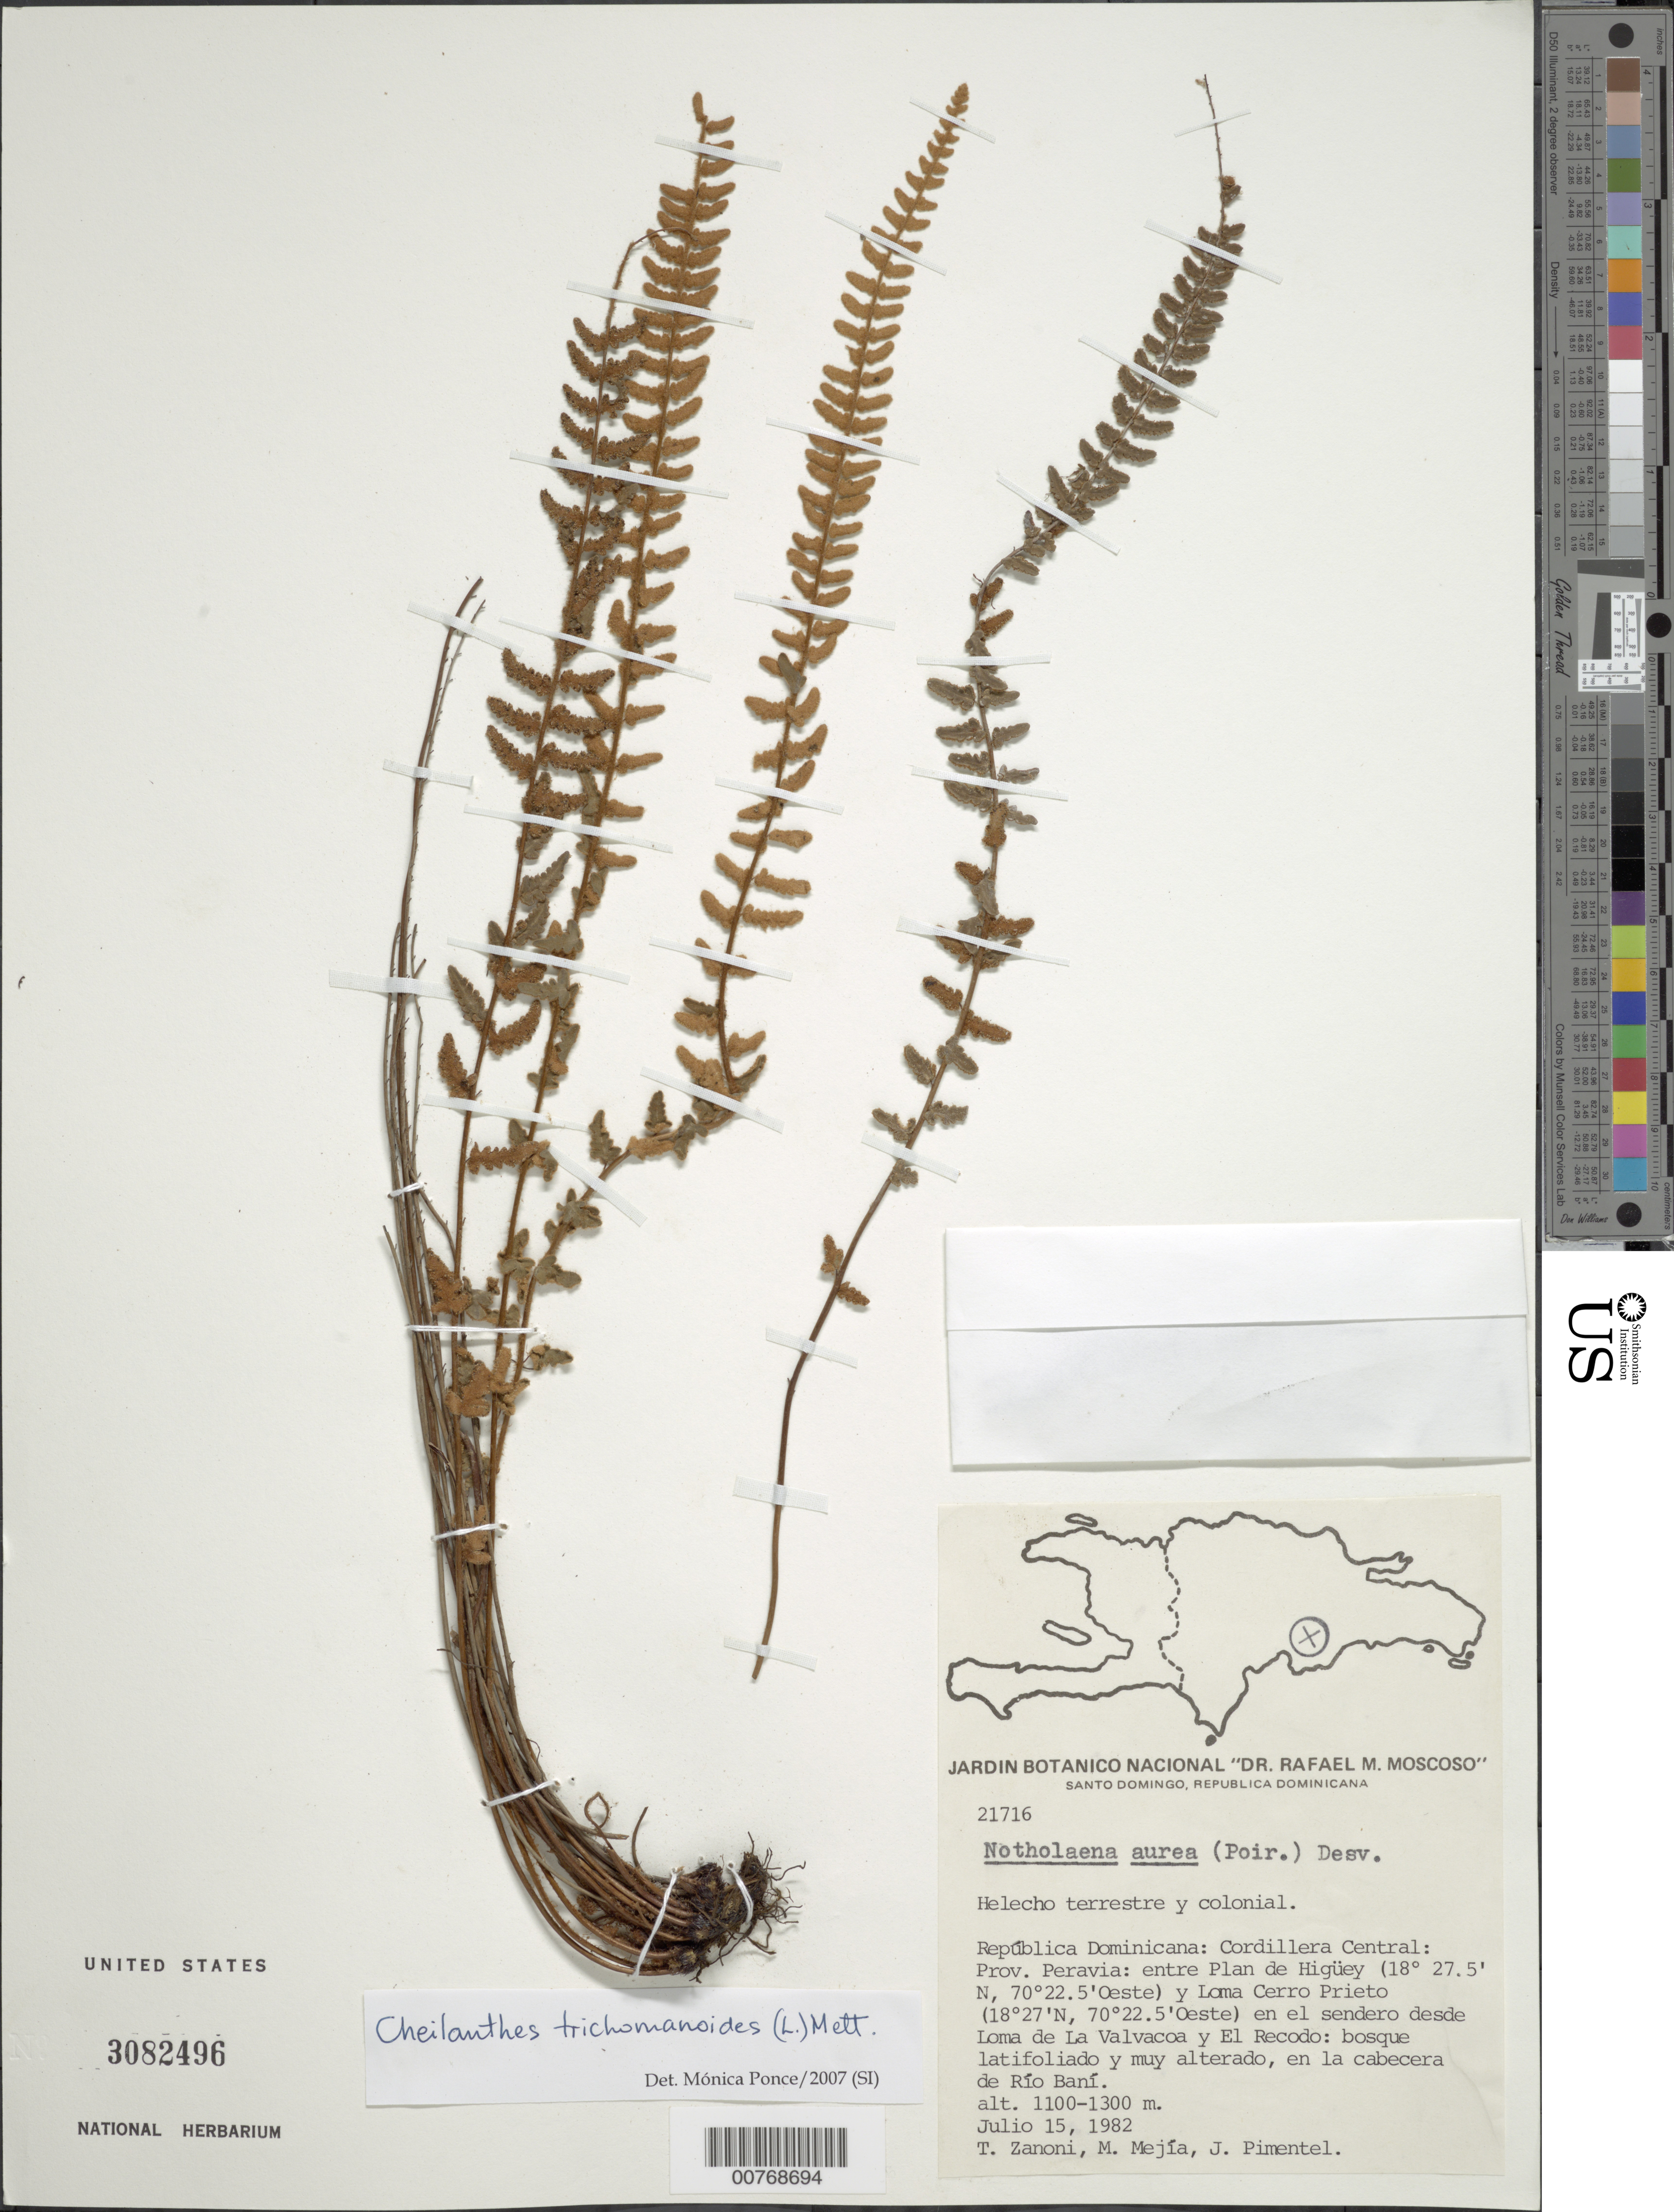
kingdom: Plantae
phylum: Tracheophyta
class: Polypodiopsida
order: Polypodiales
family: Pteridaceae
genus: Notholaena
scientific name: Notholaena trichomanoides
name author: (L.) Desv.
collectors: T. A. Zanoni, M. Majia & J. Pimentel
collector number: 21716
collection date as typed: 15 Jul 1982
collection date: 1982-07-15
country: Dominican Republic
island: Hispaniola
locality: Cordillera Central, Provincia Peravia, entre el Plan de Higüey (18 27.5'N, 70 22.5'W) y Loma Cerro Prieto (18 27'N, 70 22.5'W) en el sendero desde Loma de La Valvacoa y El Recodo. En la cabecera de Río Baní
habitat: Bosque latifoliado y muy alterado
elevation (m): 1100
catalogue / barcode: US 3082496